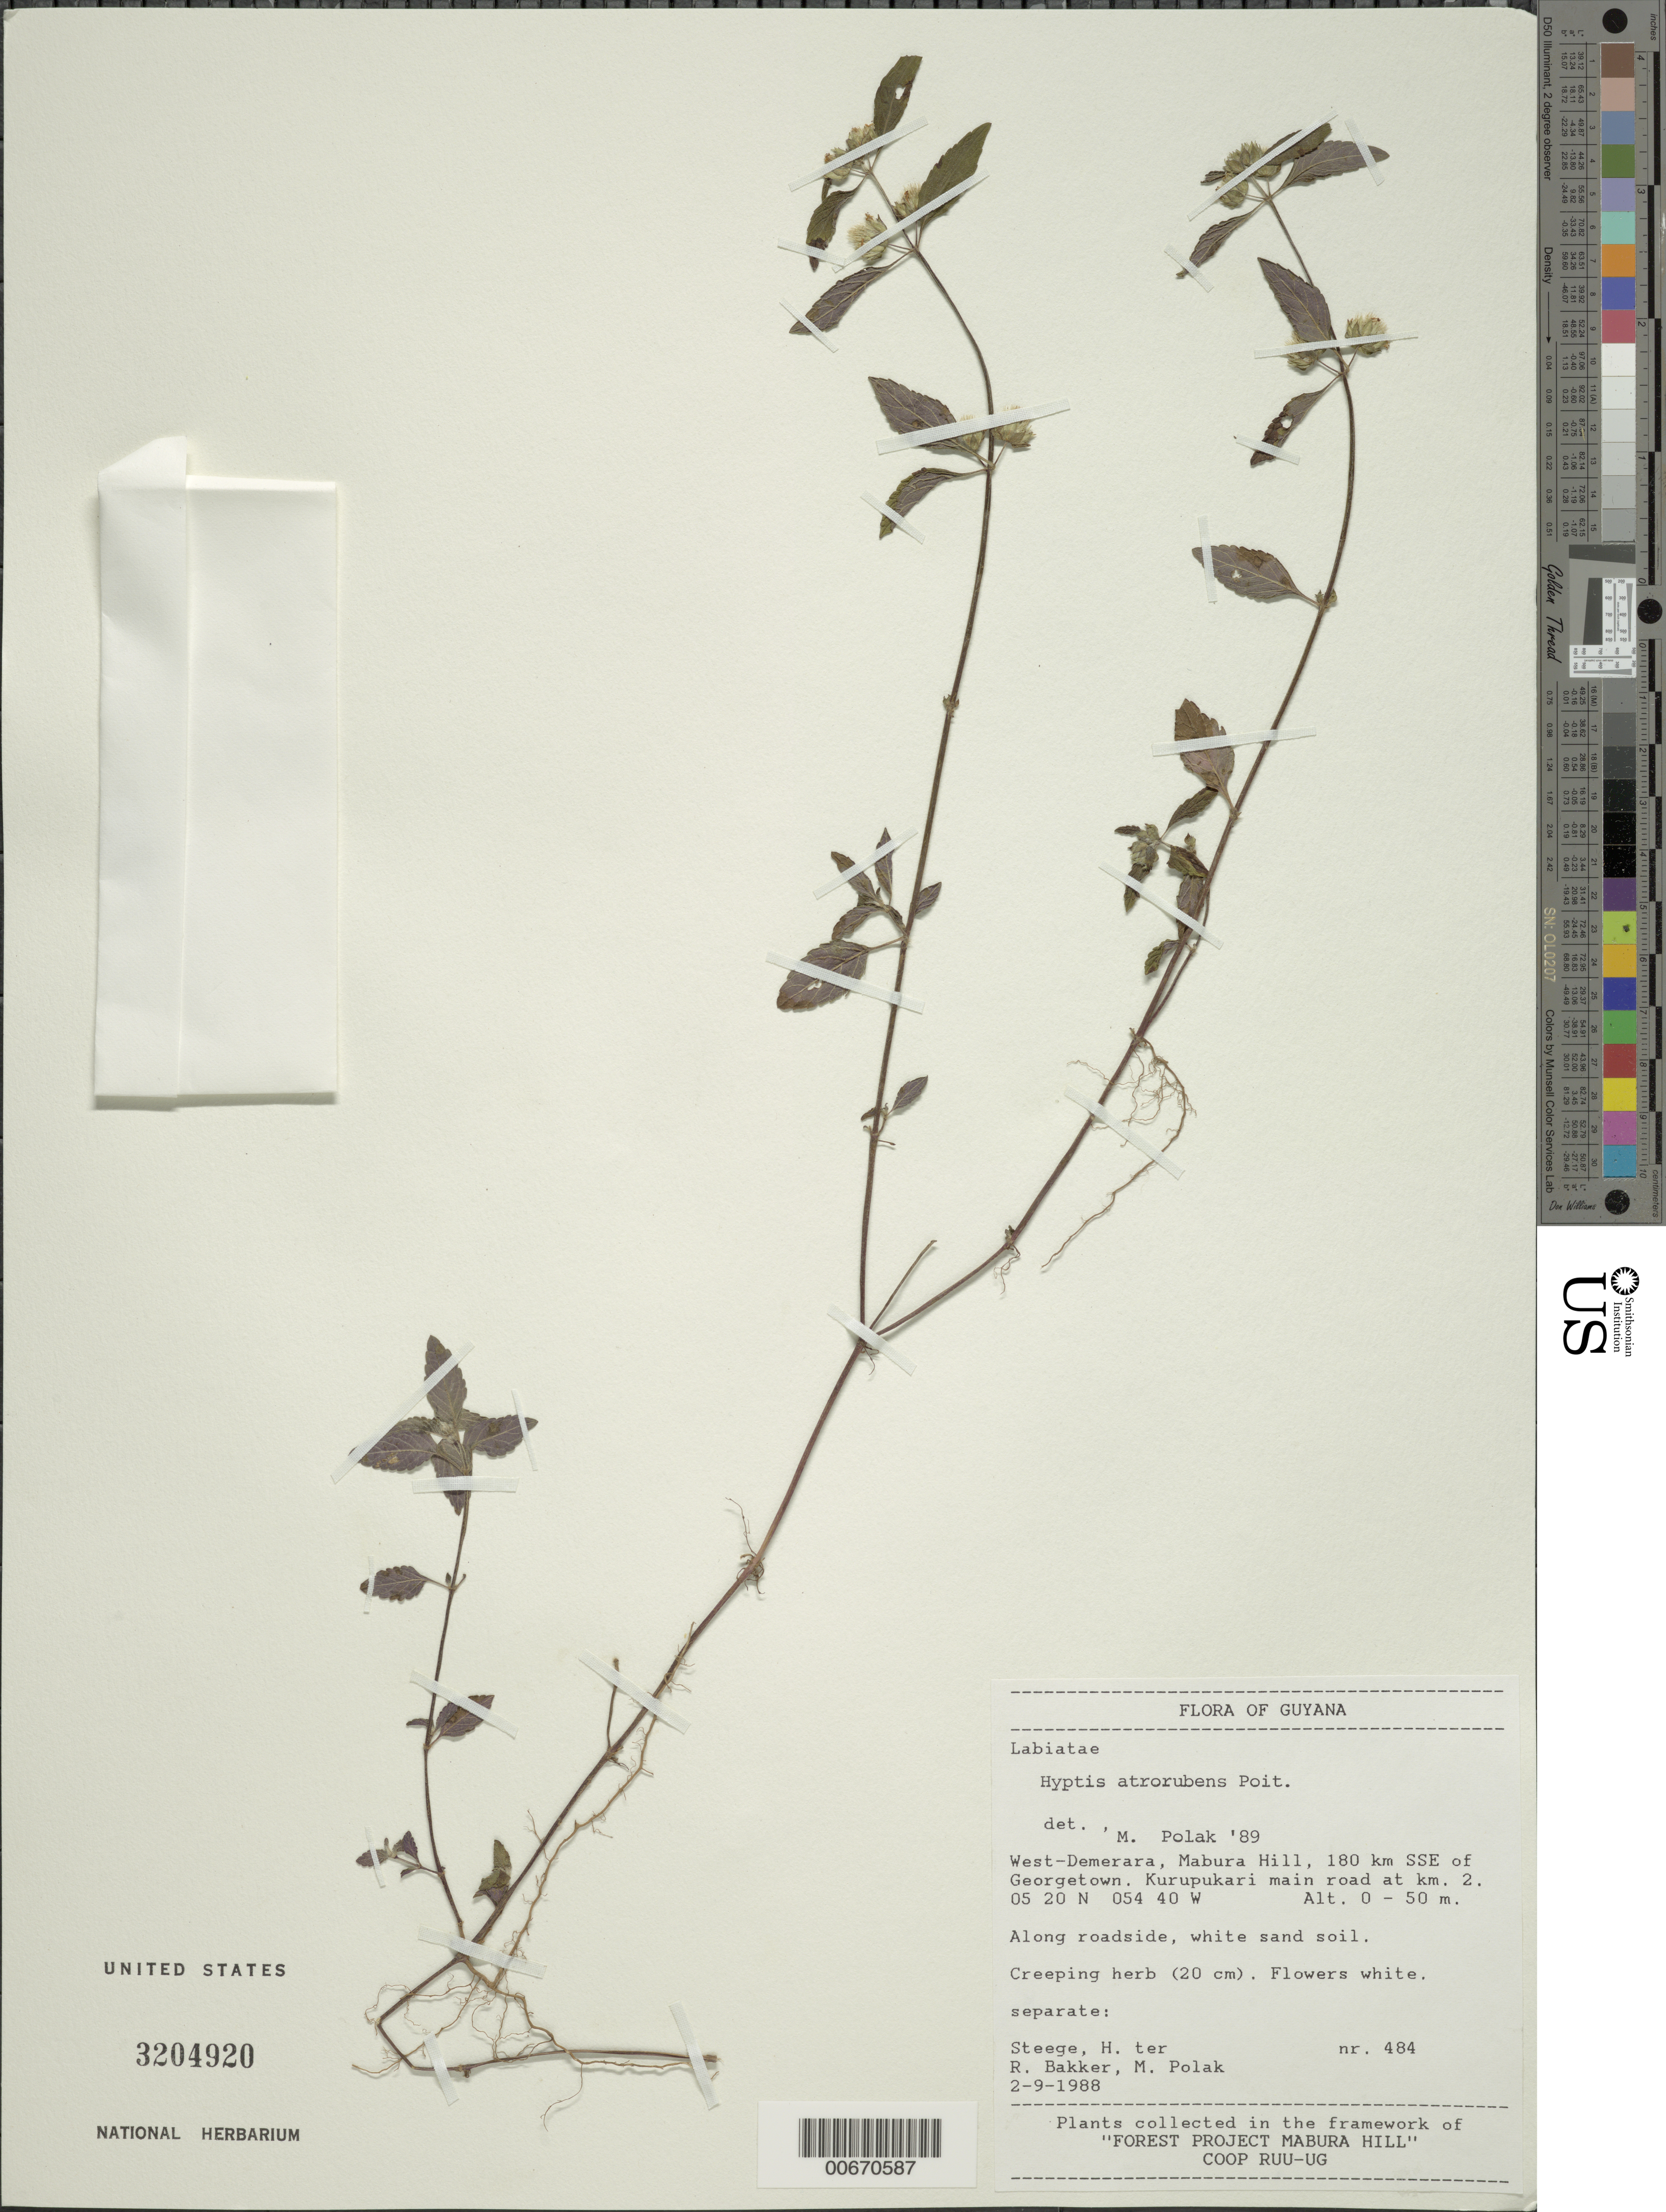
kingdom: Plantae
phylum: Tracheophyta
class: Magnoliopsida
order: Lamiales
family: Lamiaceae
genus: Hyptis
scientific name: Hyptis atrorubens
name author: Poit.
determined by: Polak, M.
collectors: H. ter Steege, R. Bakker & M. Polak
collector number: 484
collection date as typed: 2-Sep-88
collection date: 1988-09-02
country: Guyana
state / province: U. Demerara-Berbice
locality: Mabura Hill, 180 km SSE of Georgetown, Kurupukari main road at 2 km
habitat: Along roadside, white sand soil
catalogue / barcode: US 3204920